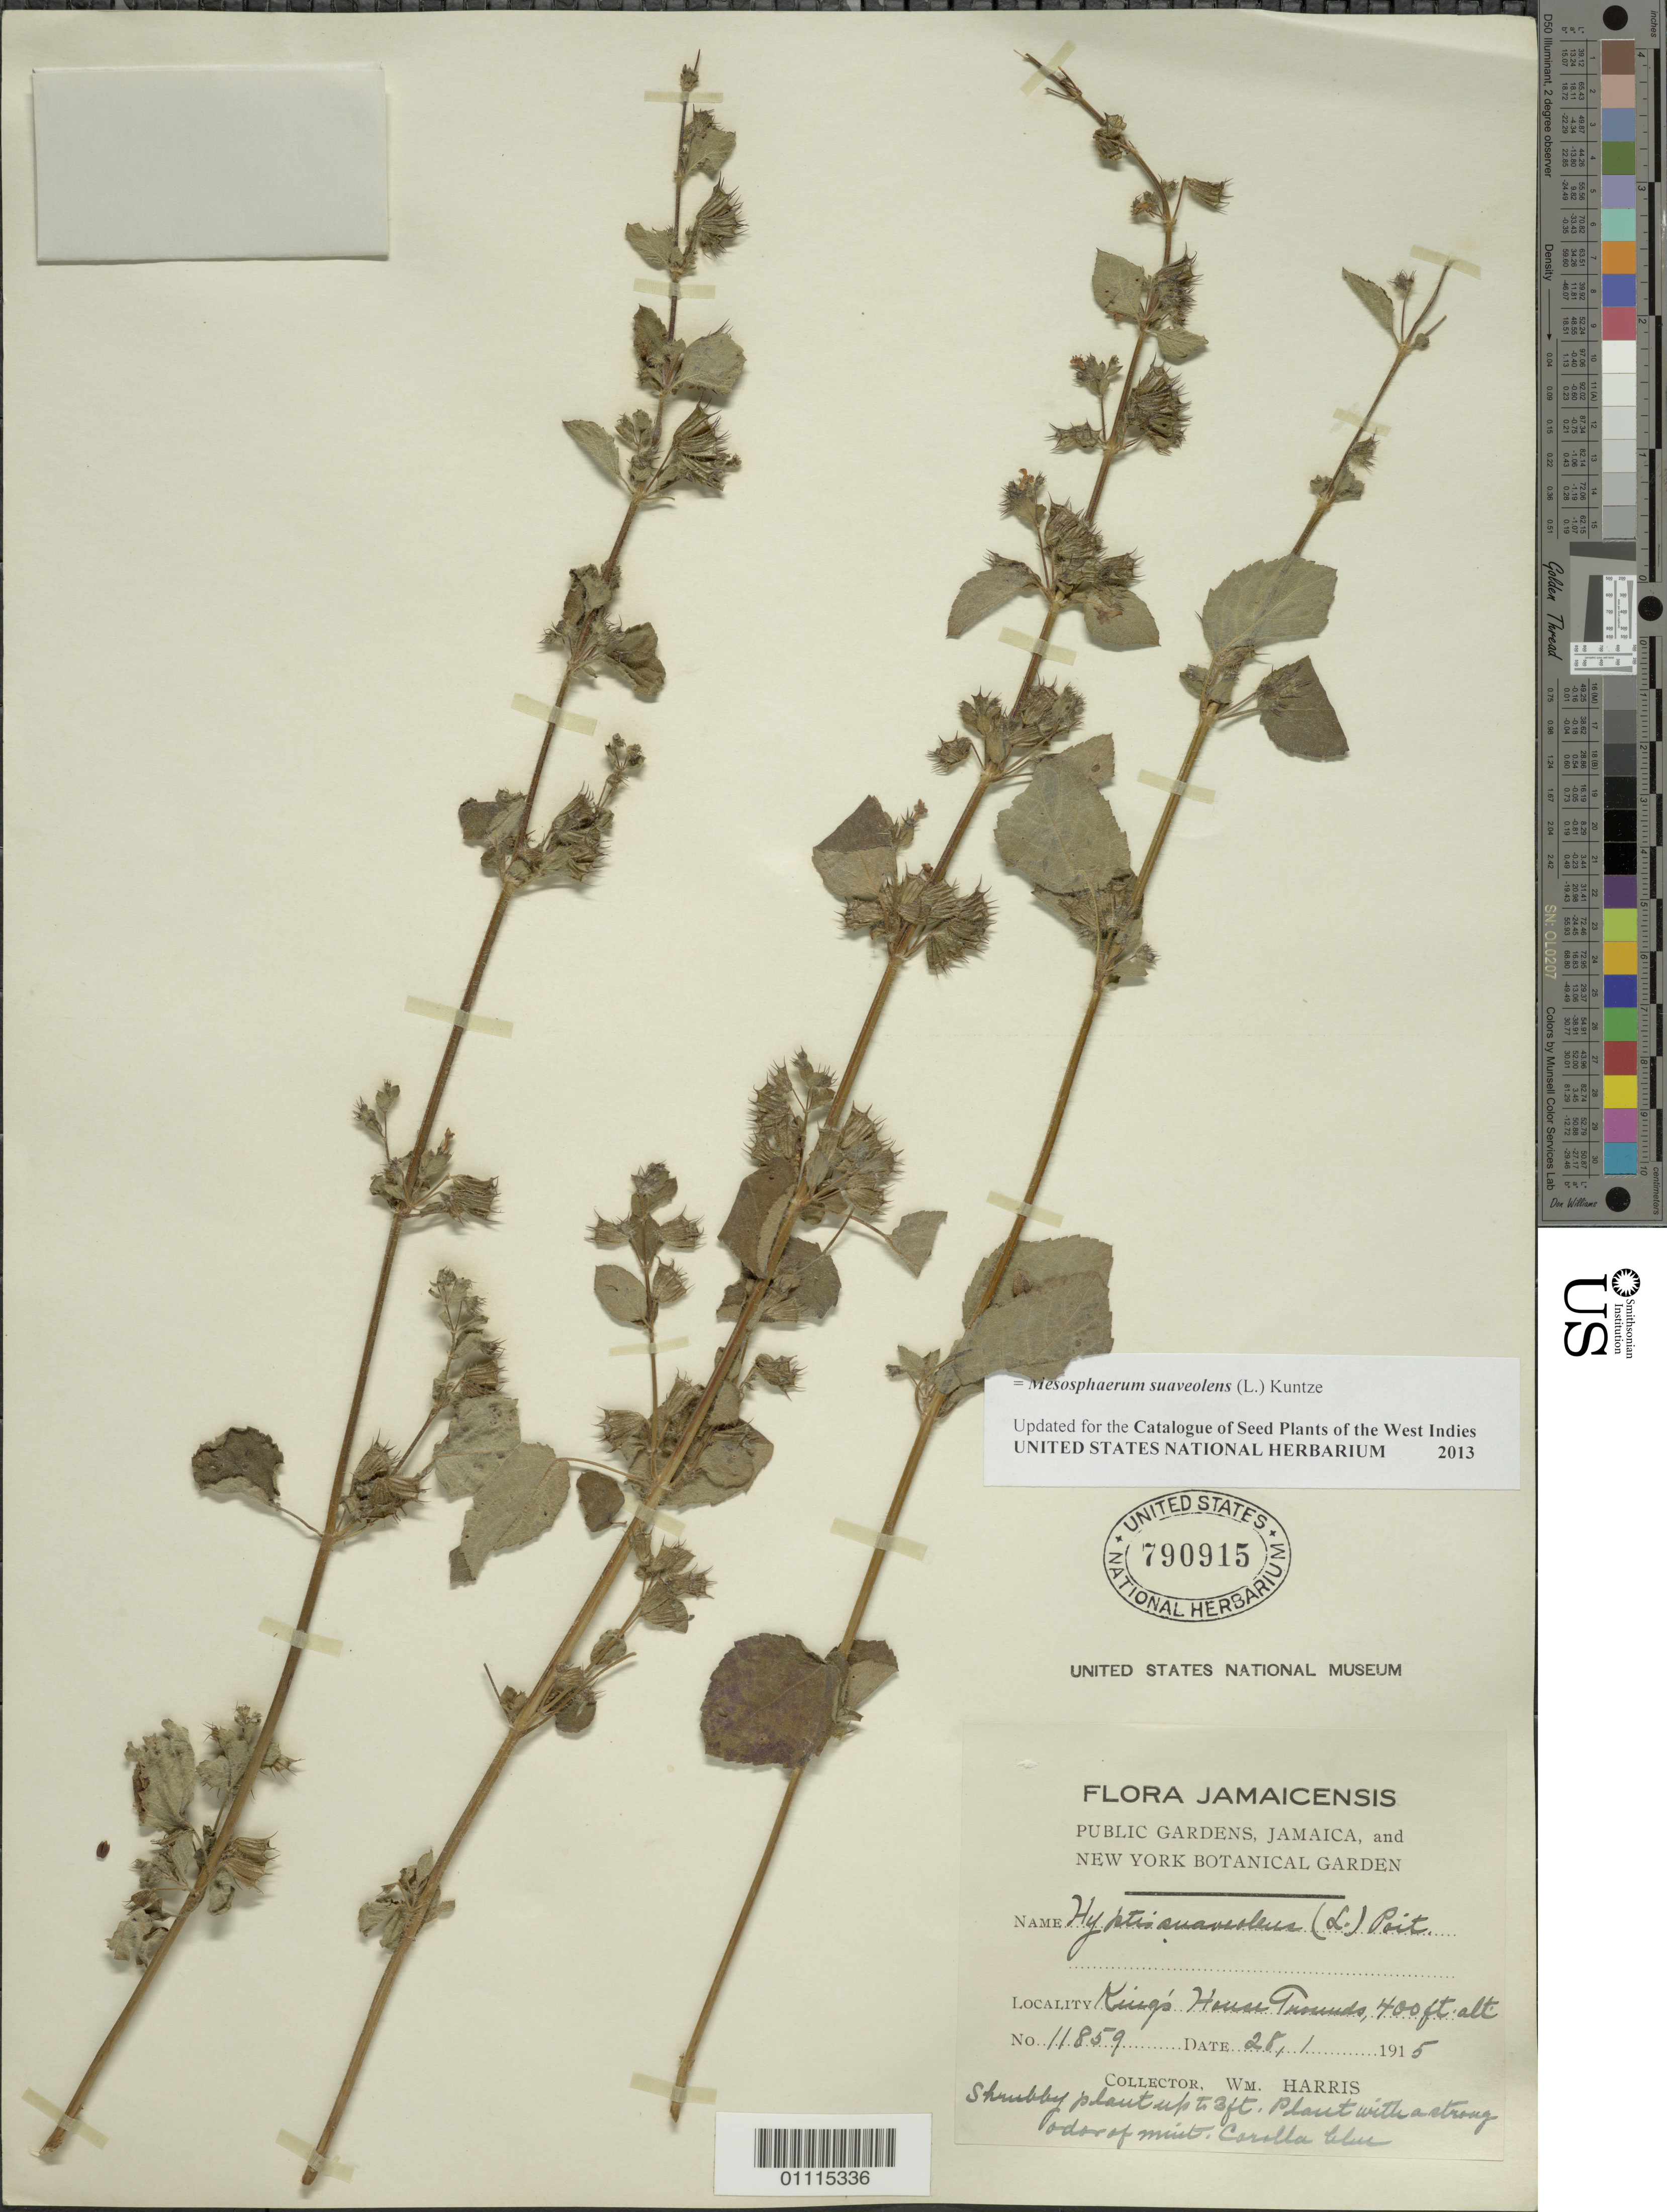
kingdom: Plantae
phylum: Tracheophyta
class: Magnoliopsida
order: Lamiales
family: Lamiaceae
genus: Mesosphaerum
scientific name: Mesosphaerum suaveolens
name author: (L.) Kuntze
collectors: W. Harris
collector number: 11859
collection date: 1915-01-28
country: Jamaica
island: Greater Antilles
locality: King's House Grounds.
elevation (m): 122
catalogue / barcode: US 790915